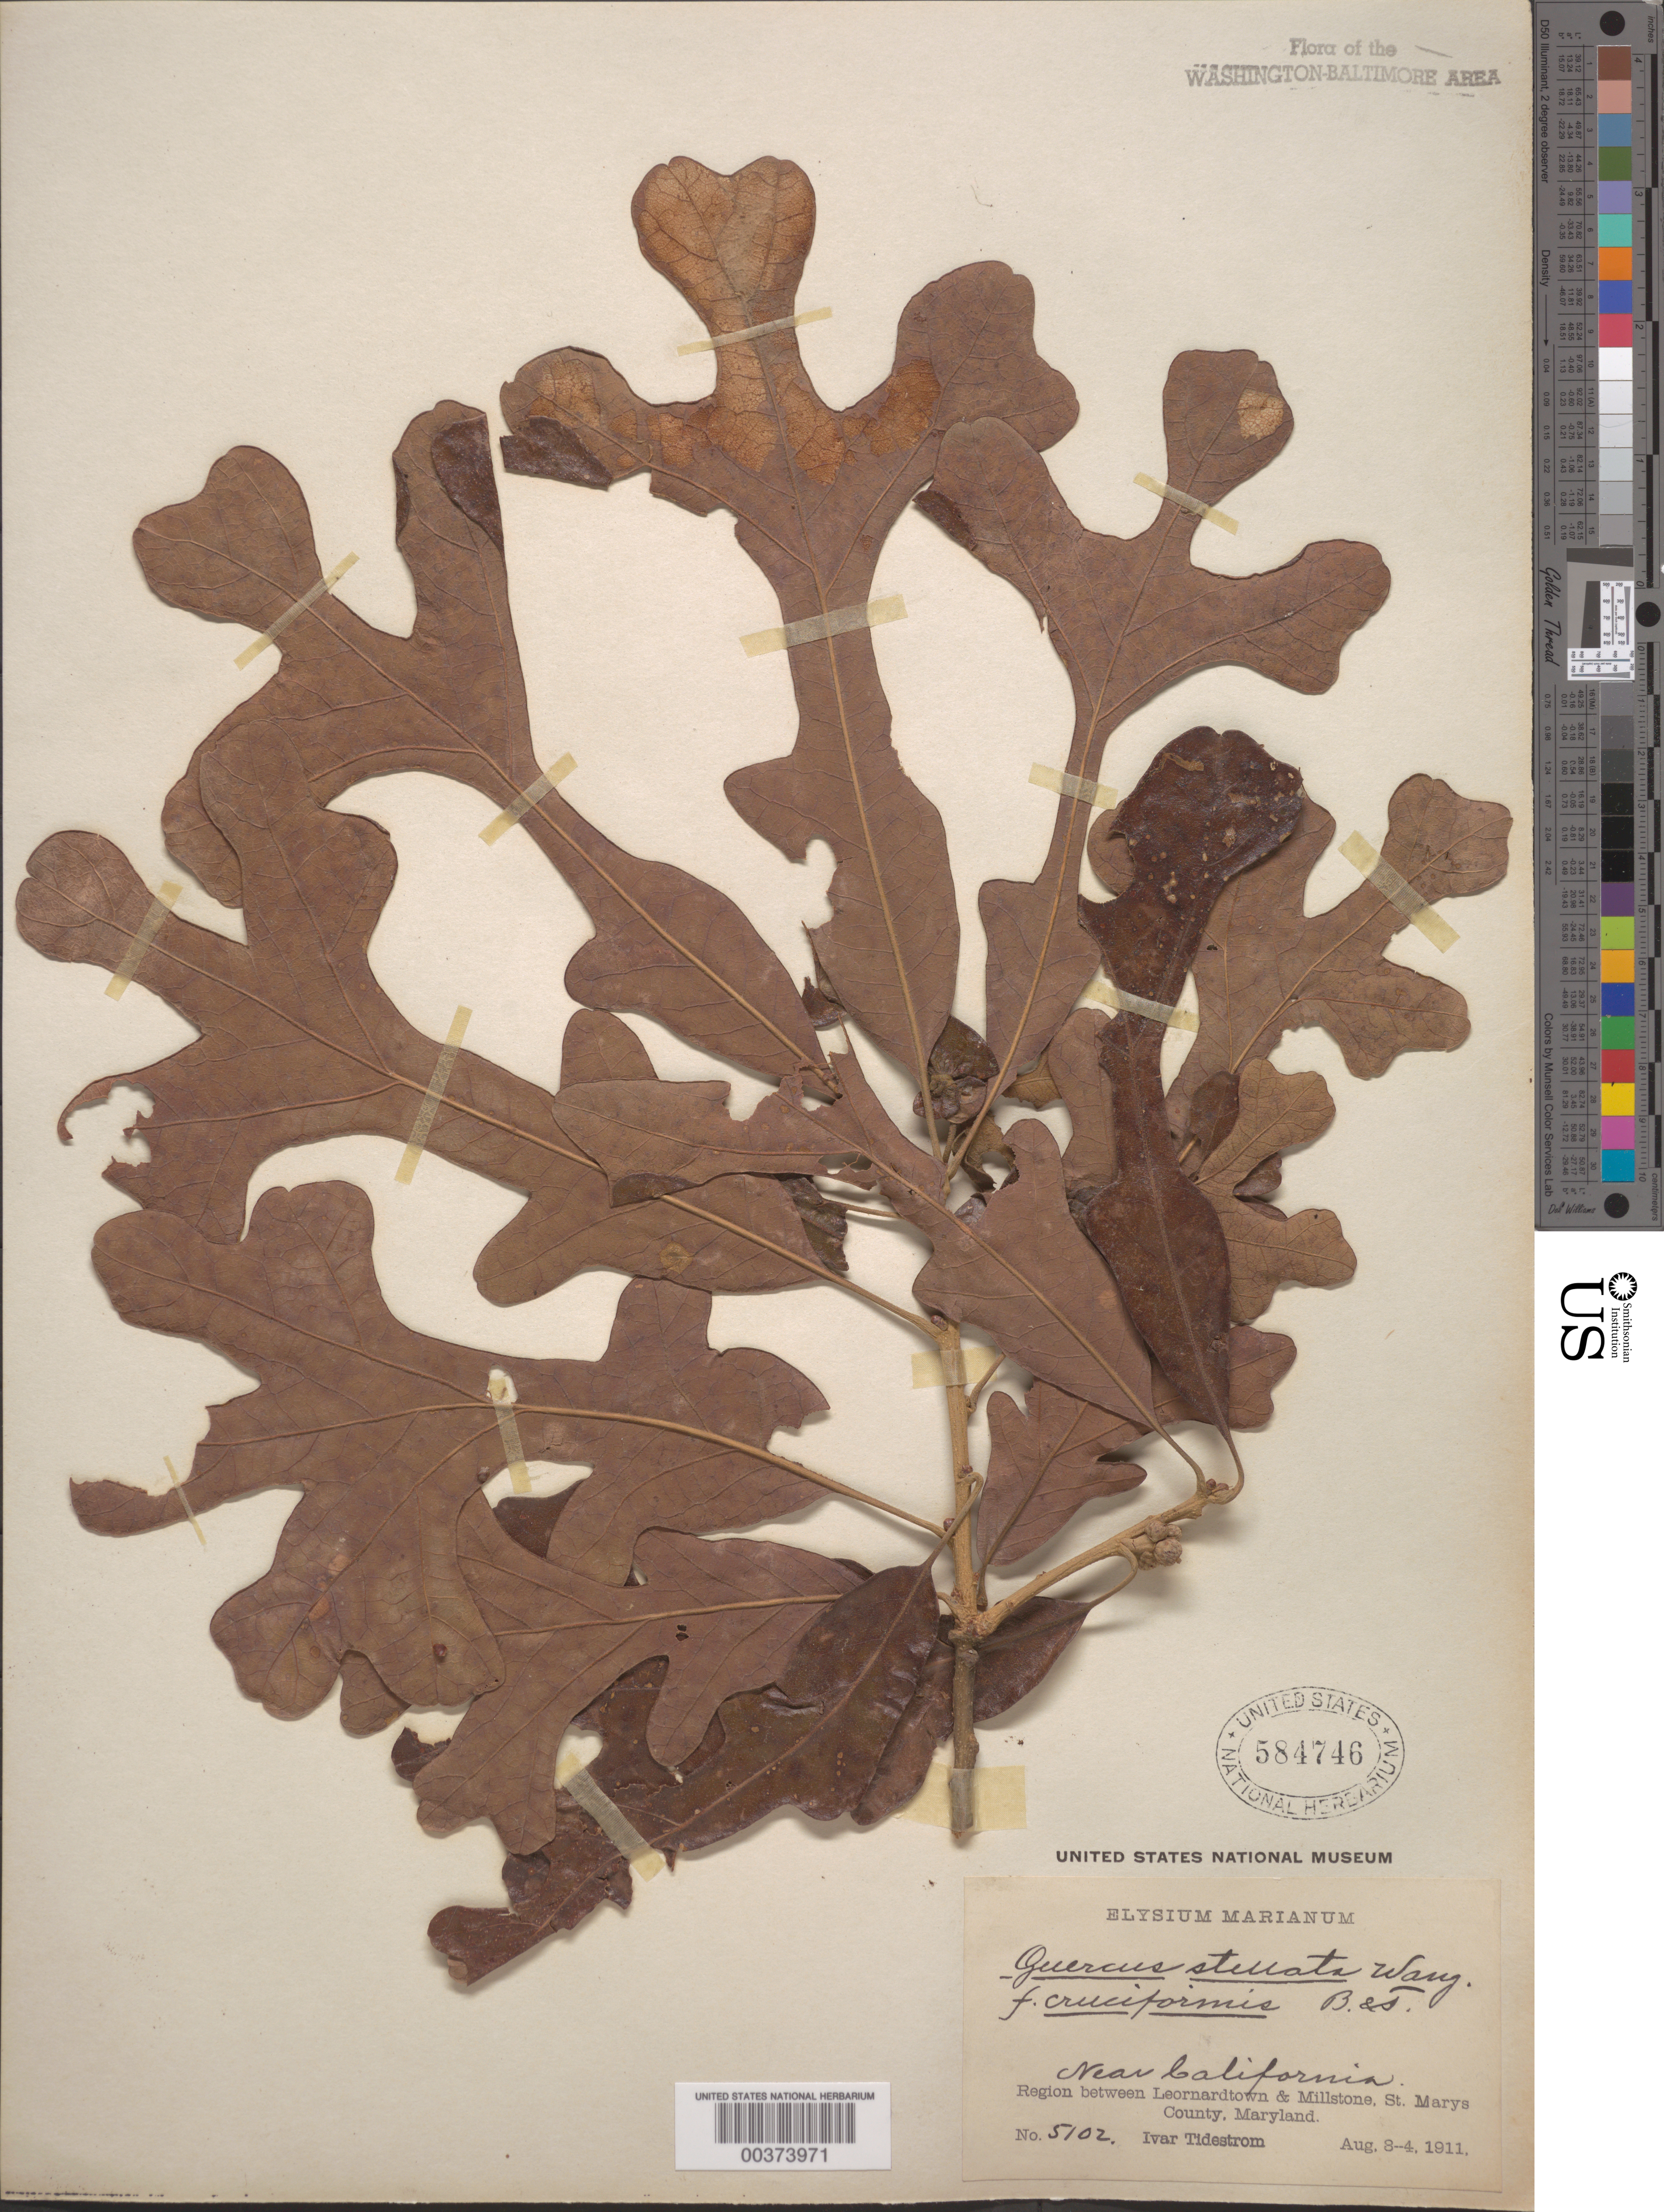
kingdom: Plantae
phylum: Tracheophyta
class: Magnoliopsida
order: Fagales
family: Fagaceae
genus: Quercus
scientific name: Quercus sp.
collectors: I. F. Tidestrom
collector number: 5102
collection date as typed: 03 Aug 1911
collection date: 1911-08-03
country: United States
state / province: Maryland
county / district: St. Mary's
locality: Between Leonardtown and Millstone, California vicinity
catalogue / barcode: US 584746